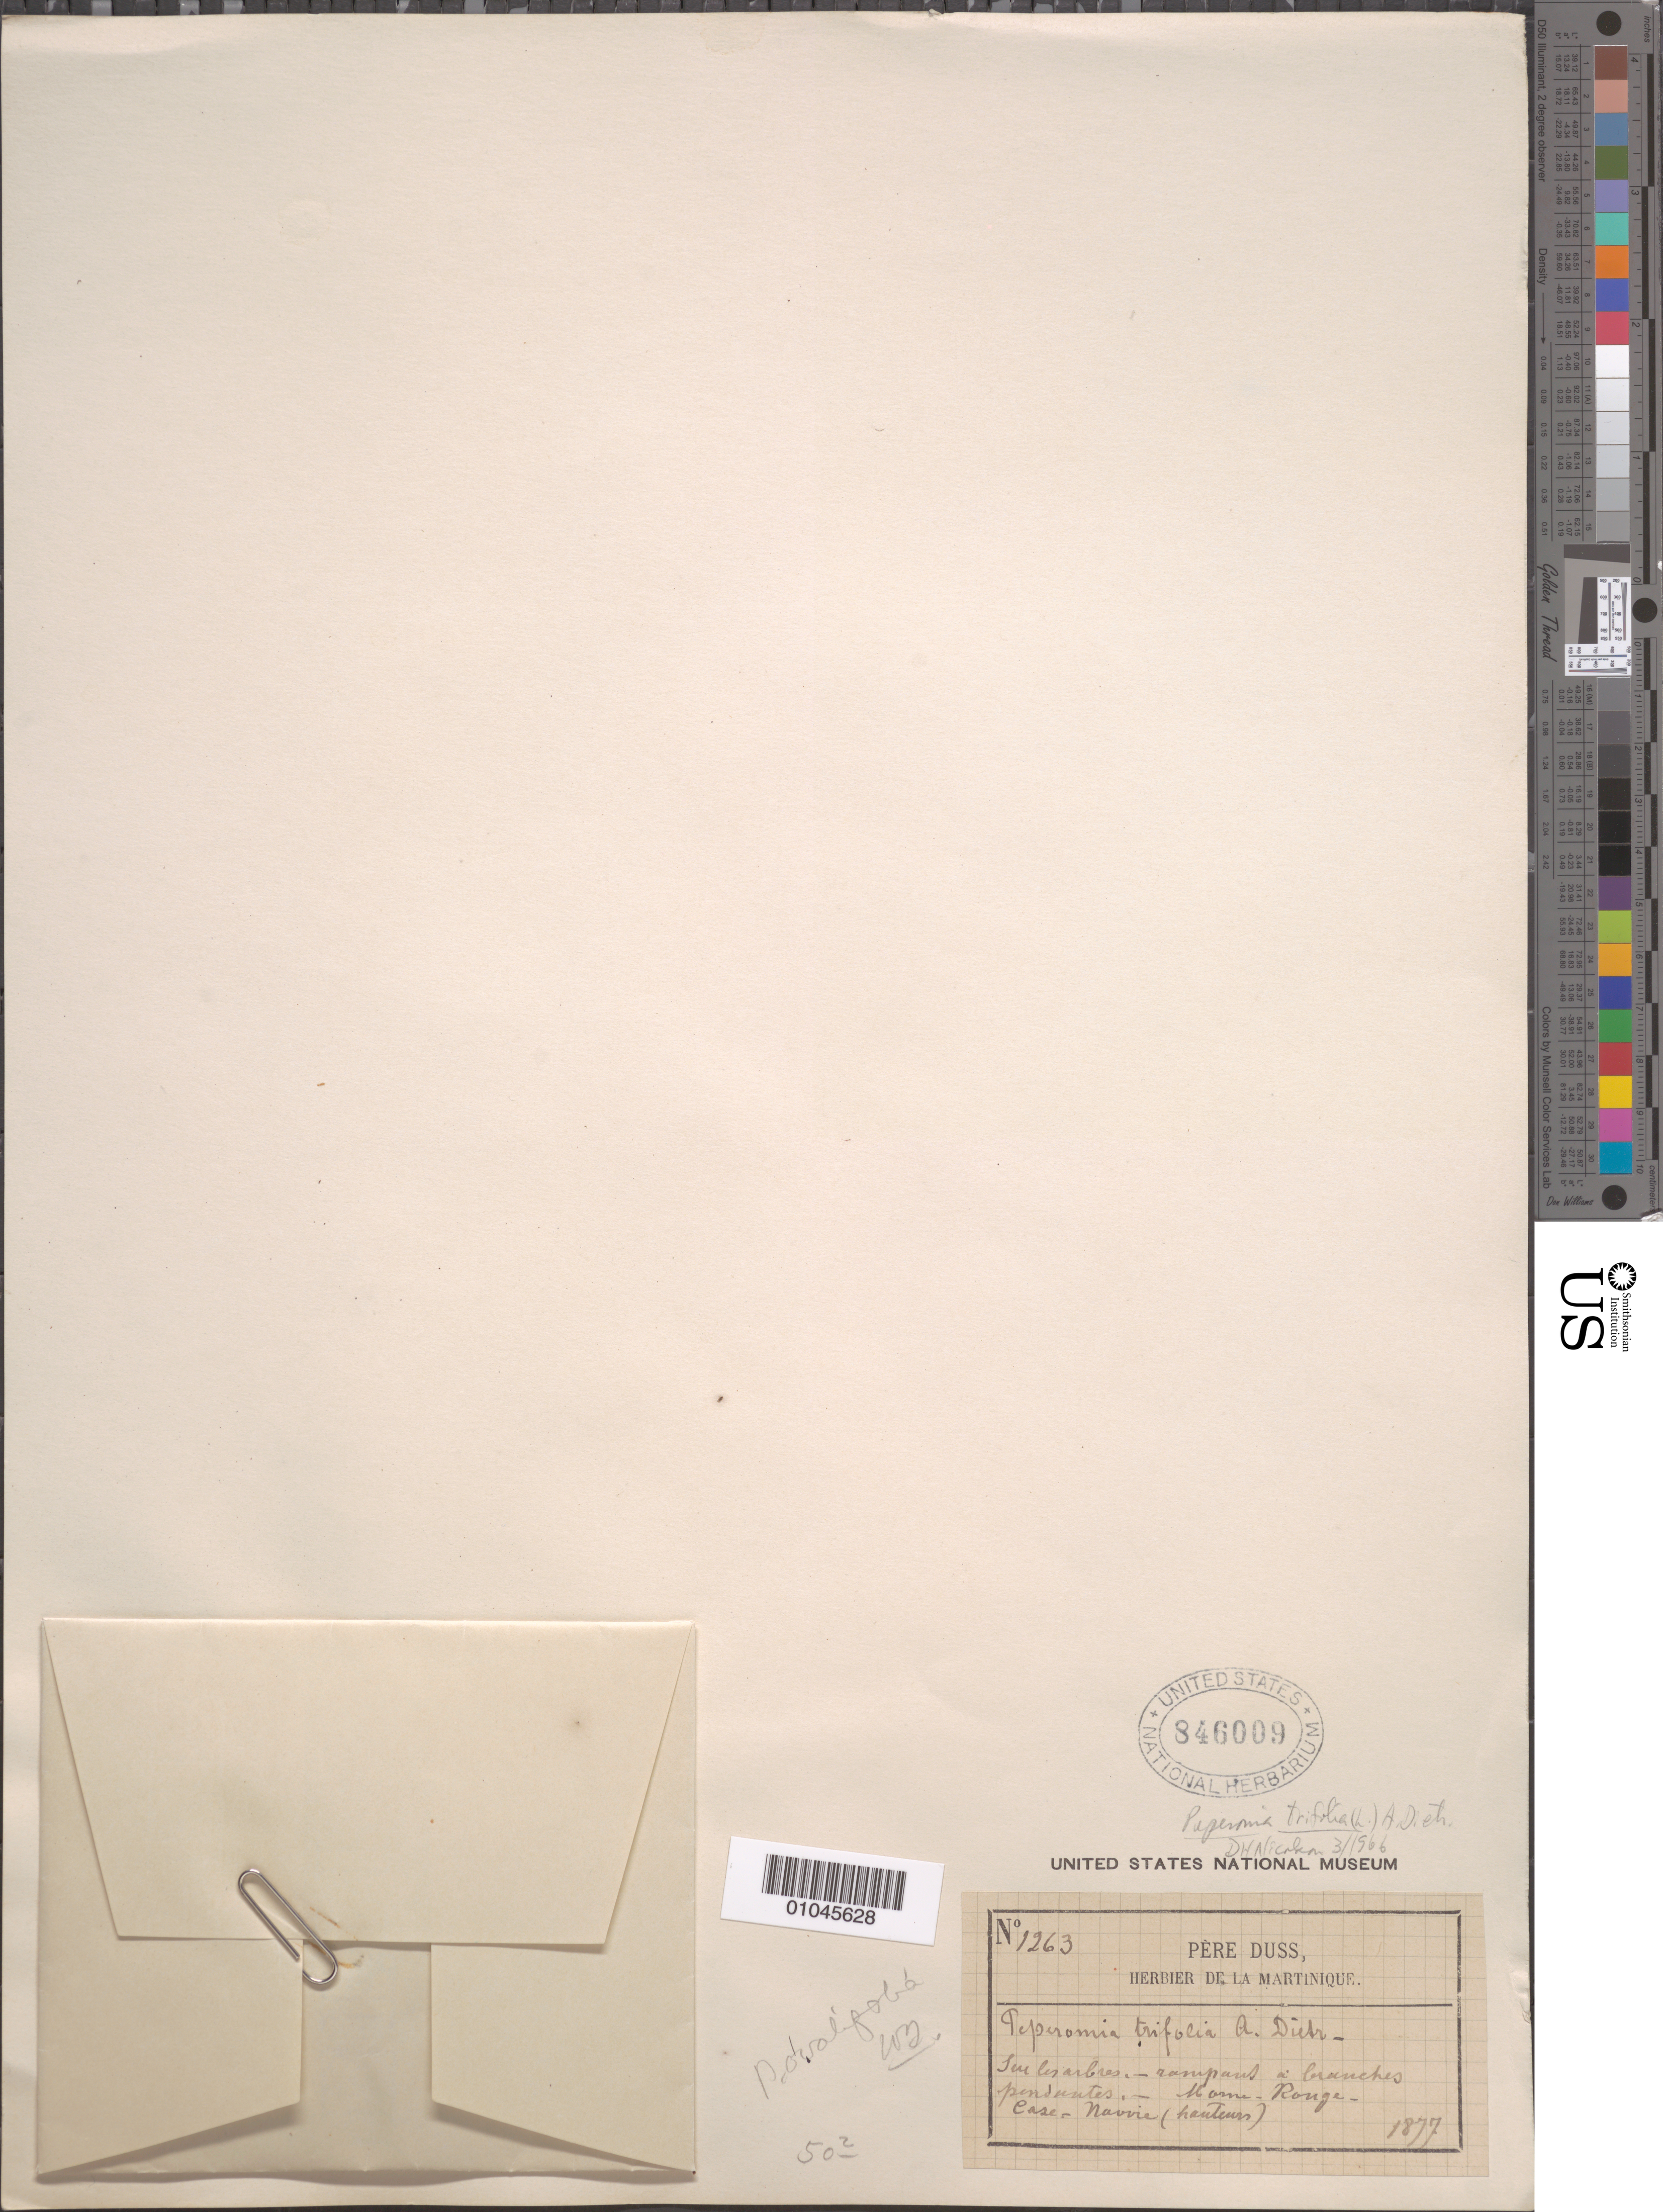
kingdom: Plantae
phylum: Tracheophyta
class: Magnoliopsida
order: Piperales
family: Piperaceae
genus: Peperomia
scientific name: Peperomia trifolia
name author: (L.) A. Dietr.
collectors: Père Duss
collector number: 1263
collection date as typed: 1877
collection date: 1877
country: Martinique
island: Martinique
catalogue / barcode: US 846009